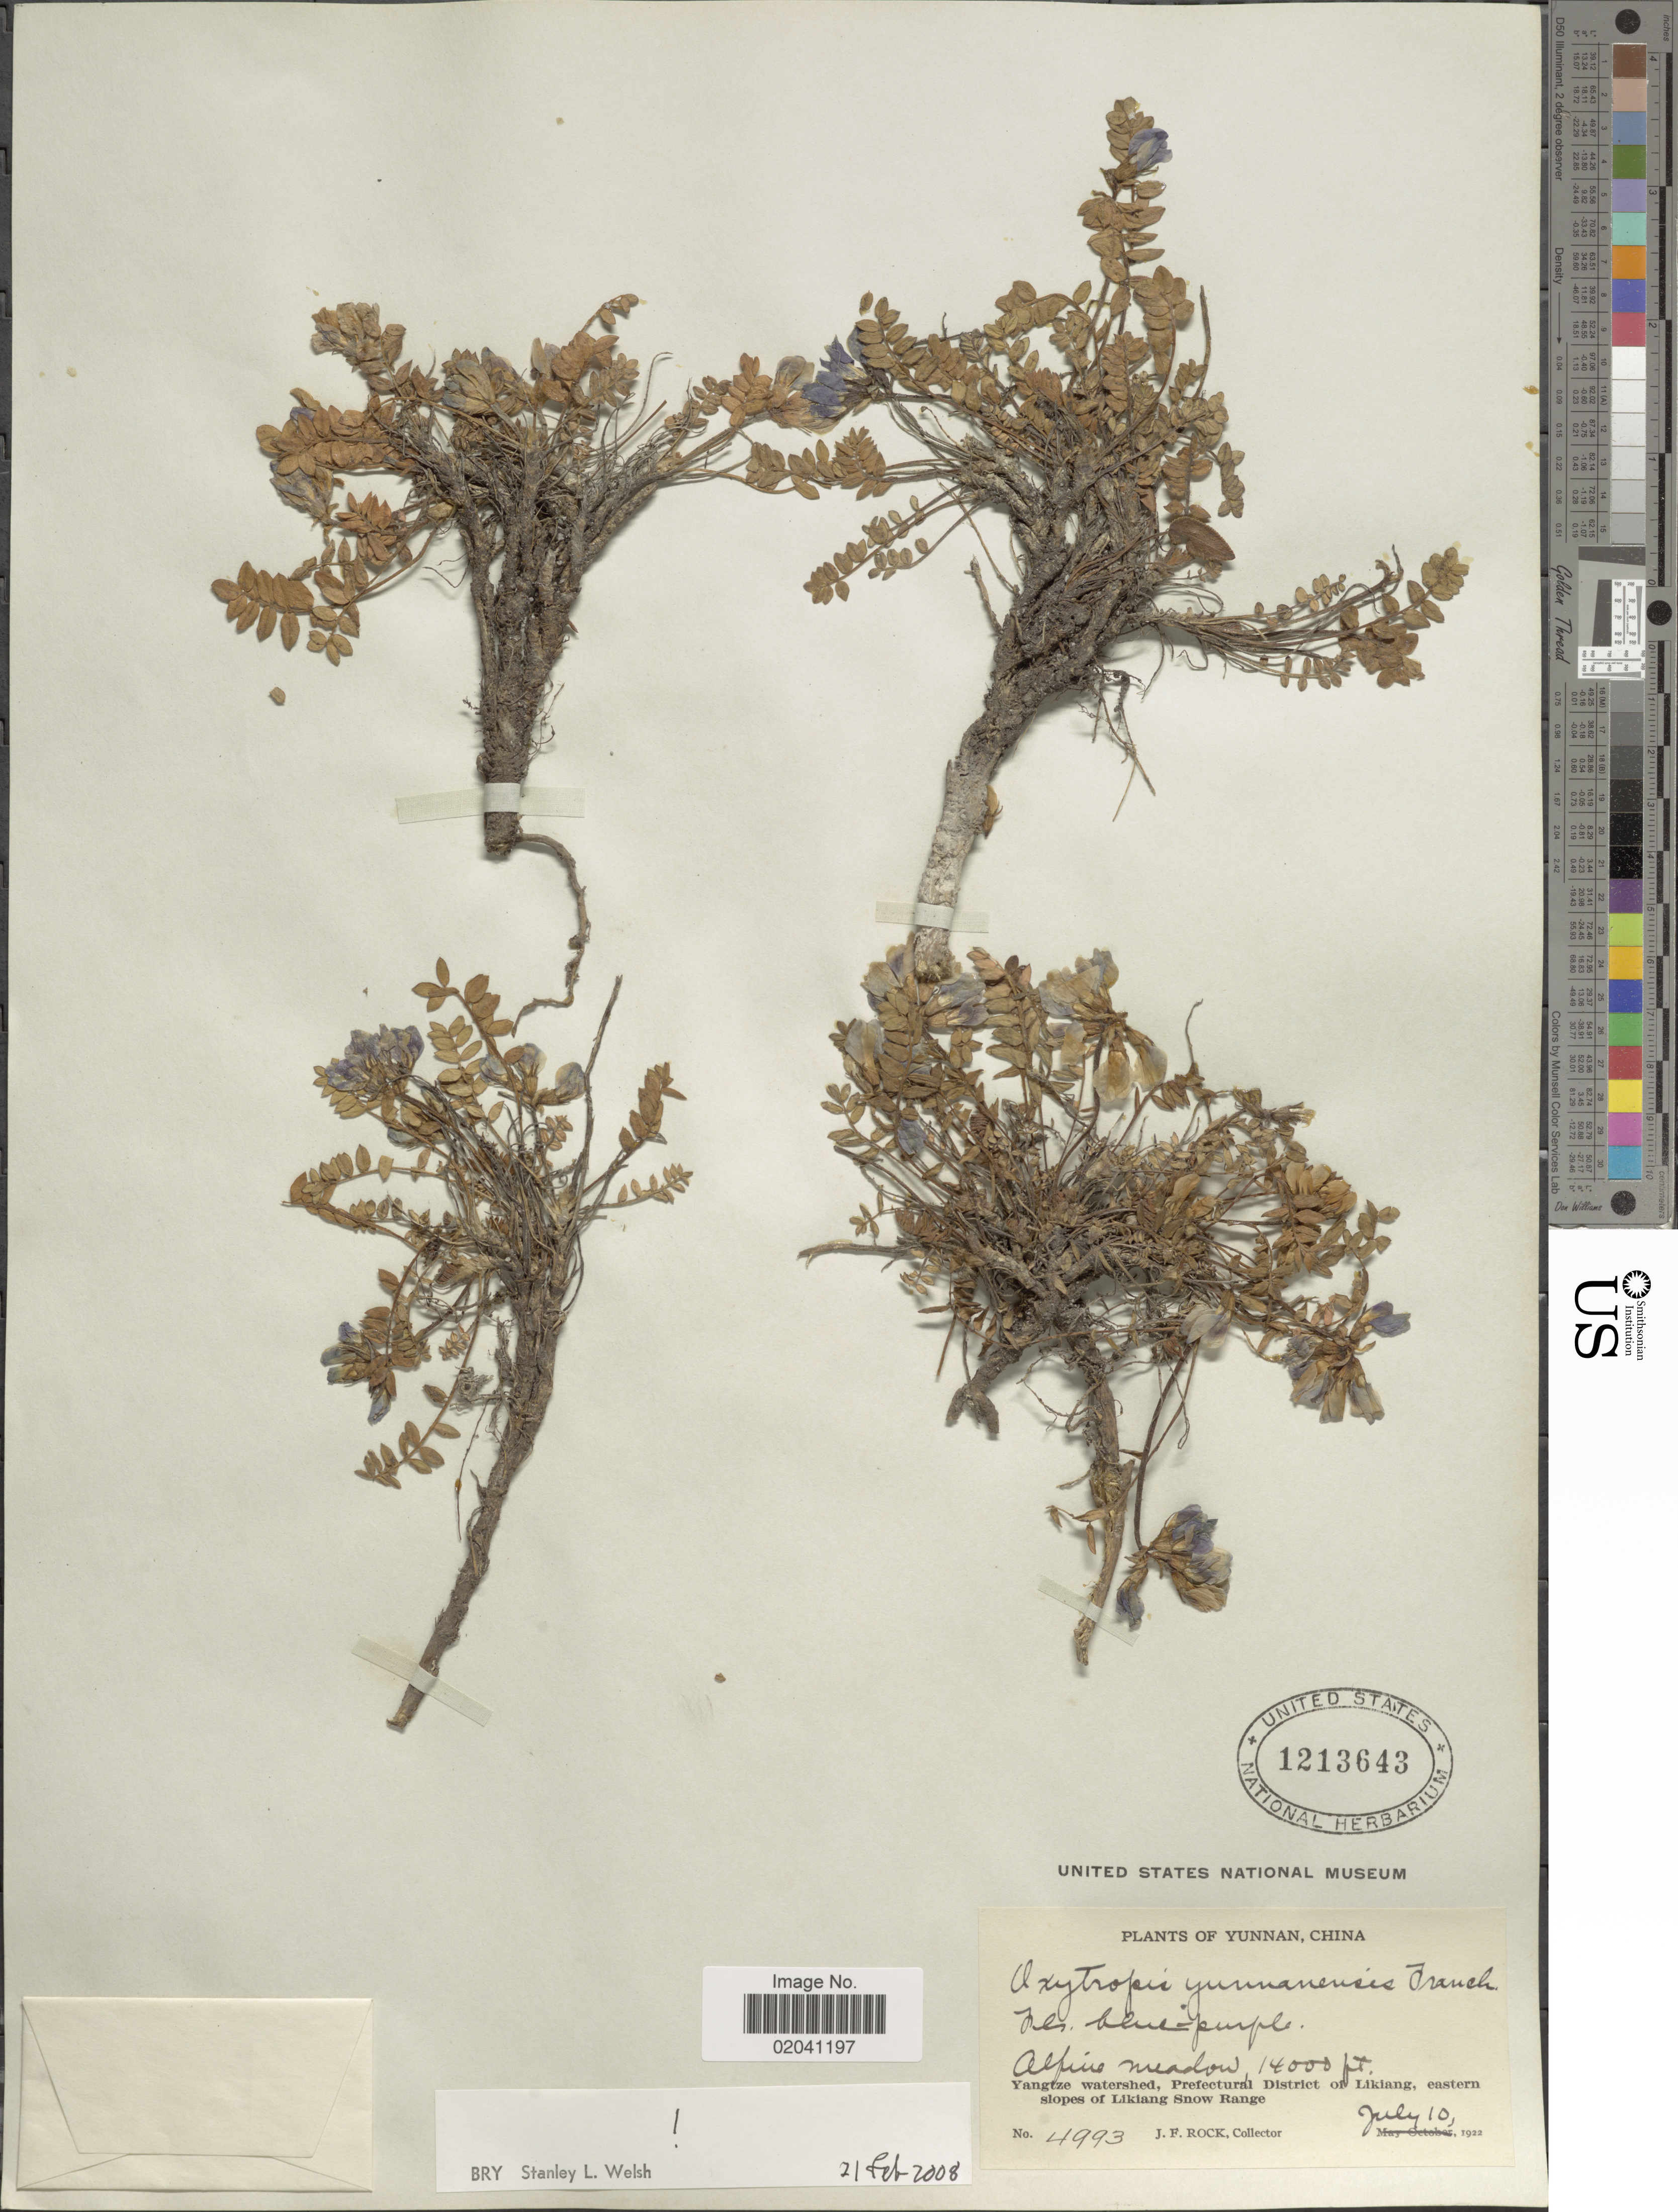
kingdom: Plantae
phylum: Tracheophyta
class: Magnoliopsida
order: Fabales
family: Fabaceae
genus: Oxytropis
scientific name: Oxytropis yunnanensis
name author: Franch.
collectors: J. Rock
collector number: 4993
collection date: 1922-07-10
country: China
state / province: Yunnan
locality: Alpine meadow. Yangtze watershed, Prefectural District of Likiang, eastern slopes of Likiang Snow Range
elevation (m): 4267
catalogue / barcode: US 1213643